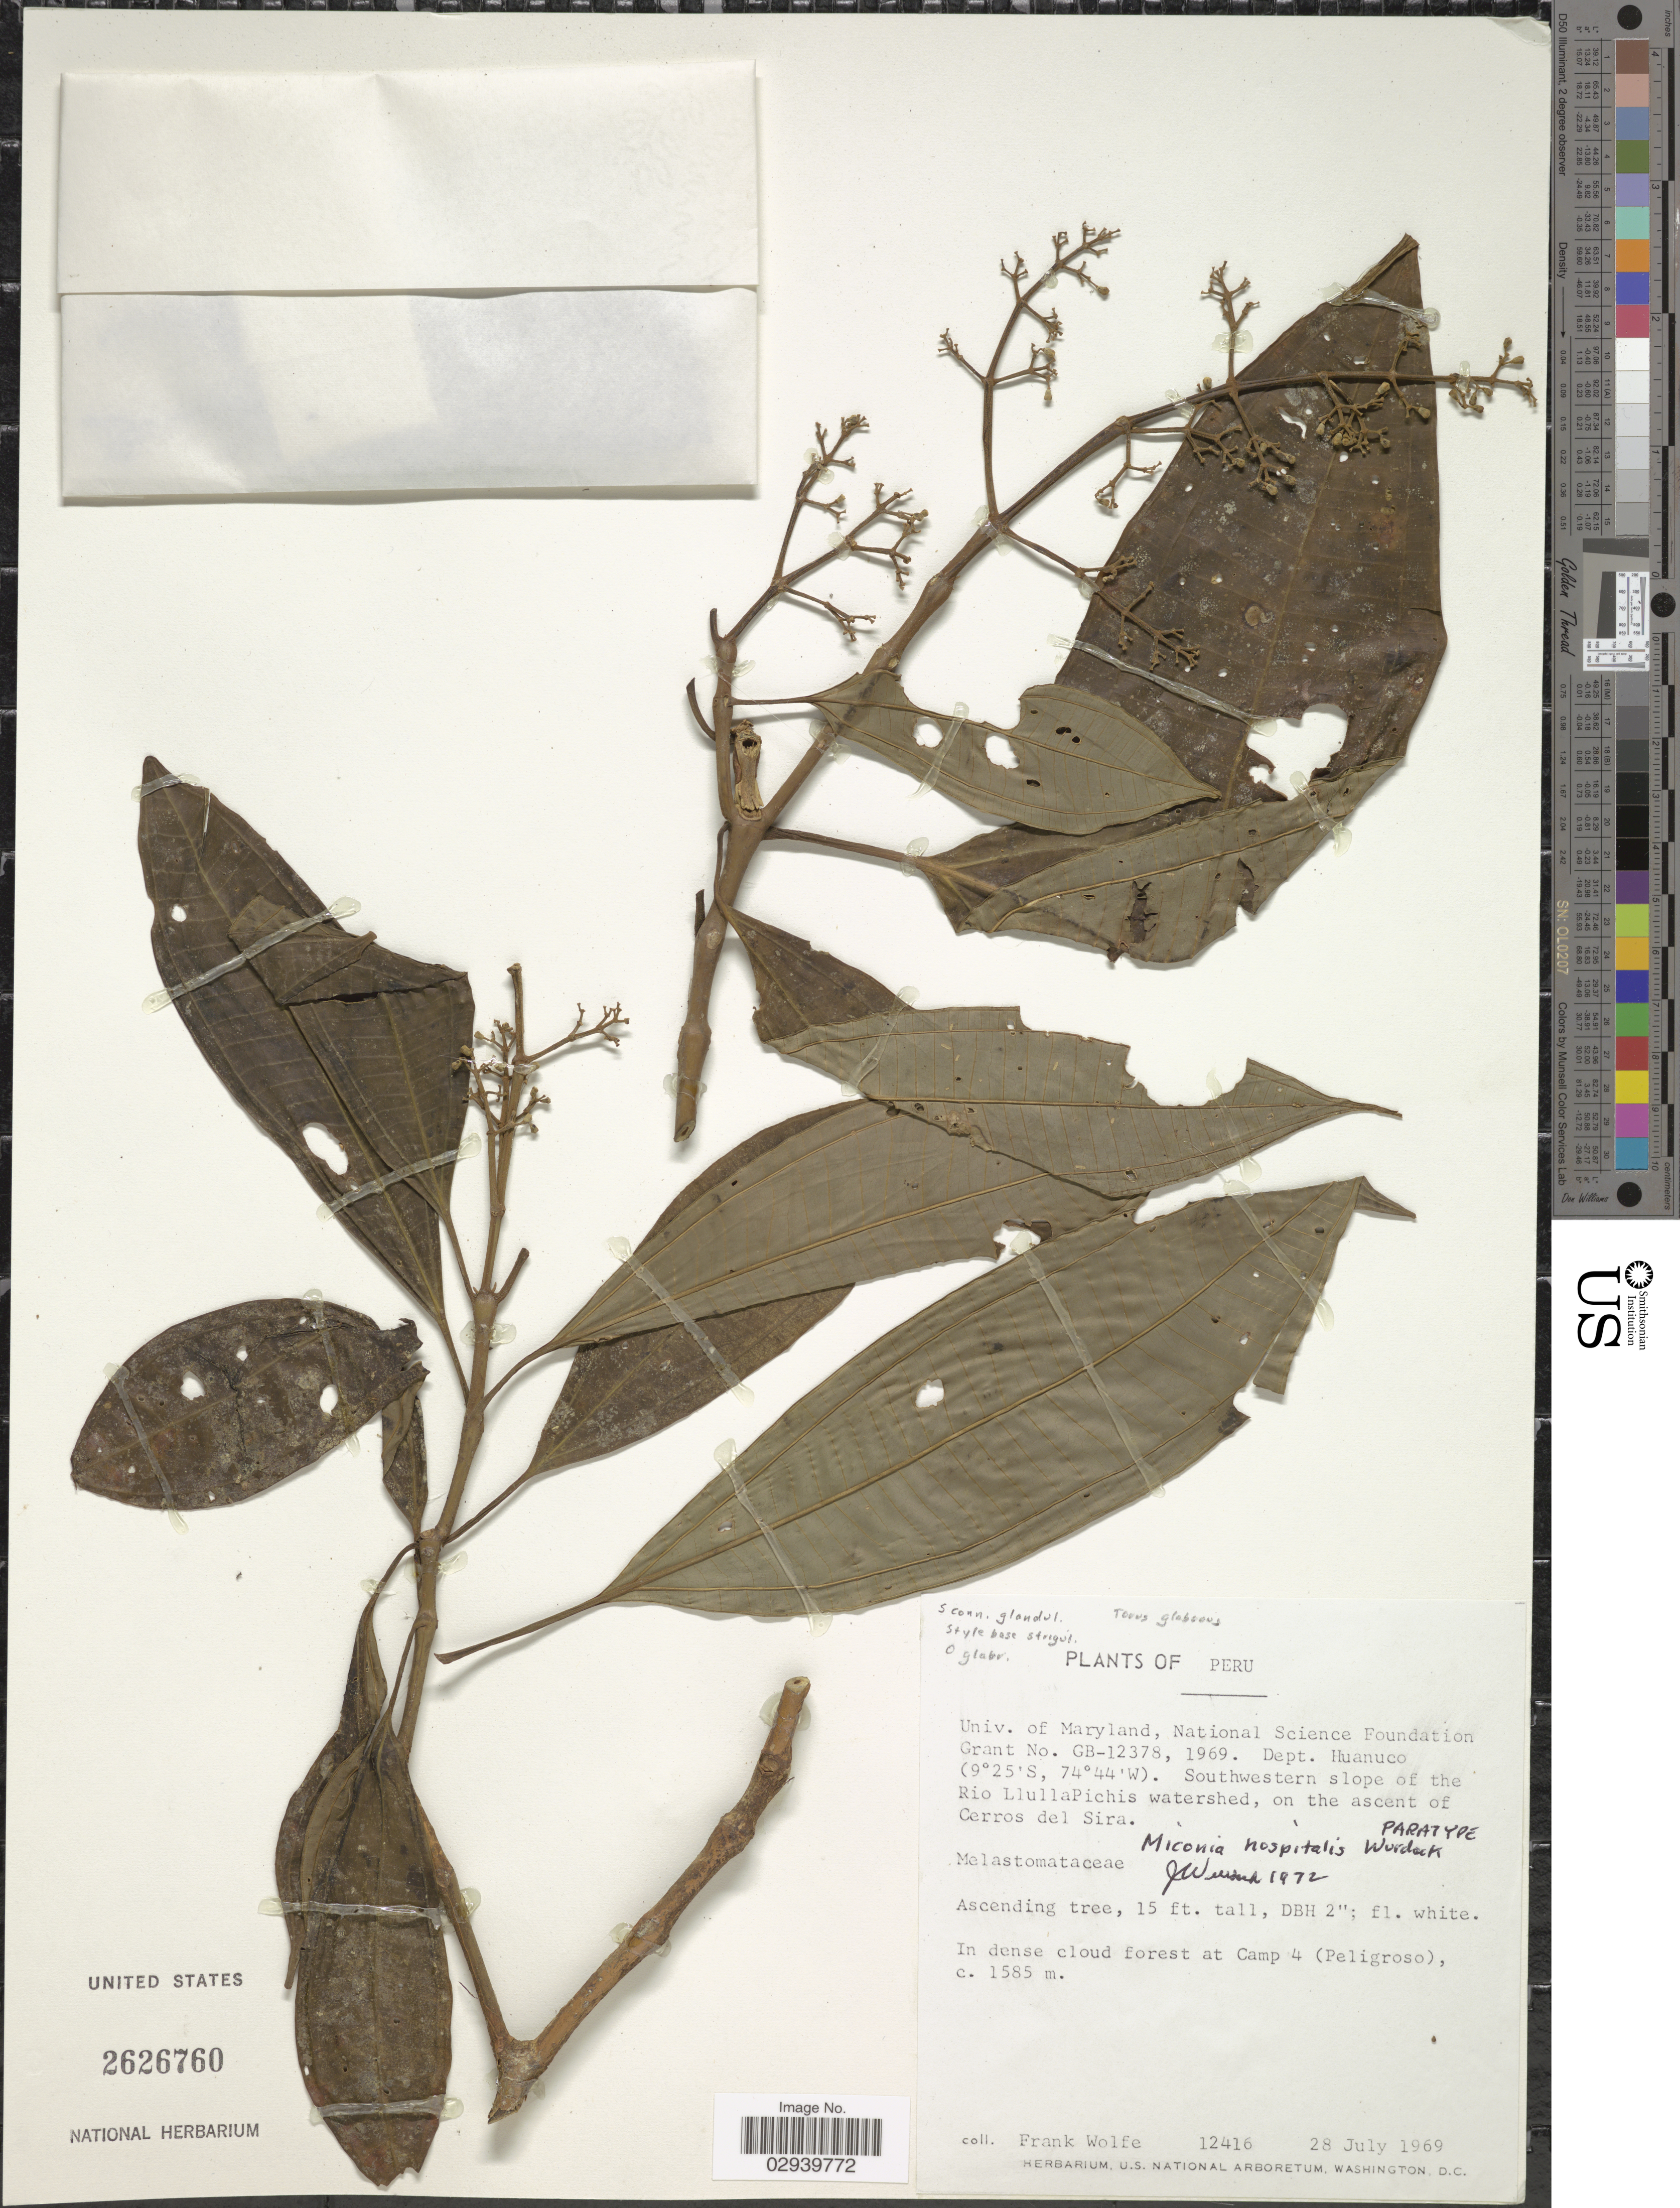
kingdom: Plantae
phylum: Tracheophyta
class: Magnoliopsida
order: Myrtales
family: Melastomataceae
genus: Miconia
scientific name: Miconia hospitalis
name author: Wurdack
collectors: F. Wolfe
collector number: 12416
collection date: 1969-07-28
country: Peru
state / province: Huánuco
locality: Univ. of Maryland, National Science Foundation Grant No. GB-12378, 1969. Dept. Huanuco. Southwestern slope of the Rio LlullaPichis watershed, on the ascent of Cerros del Sira.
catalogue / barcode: US 2626760